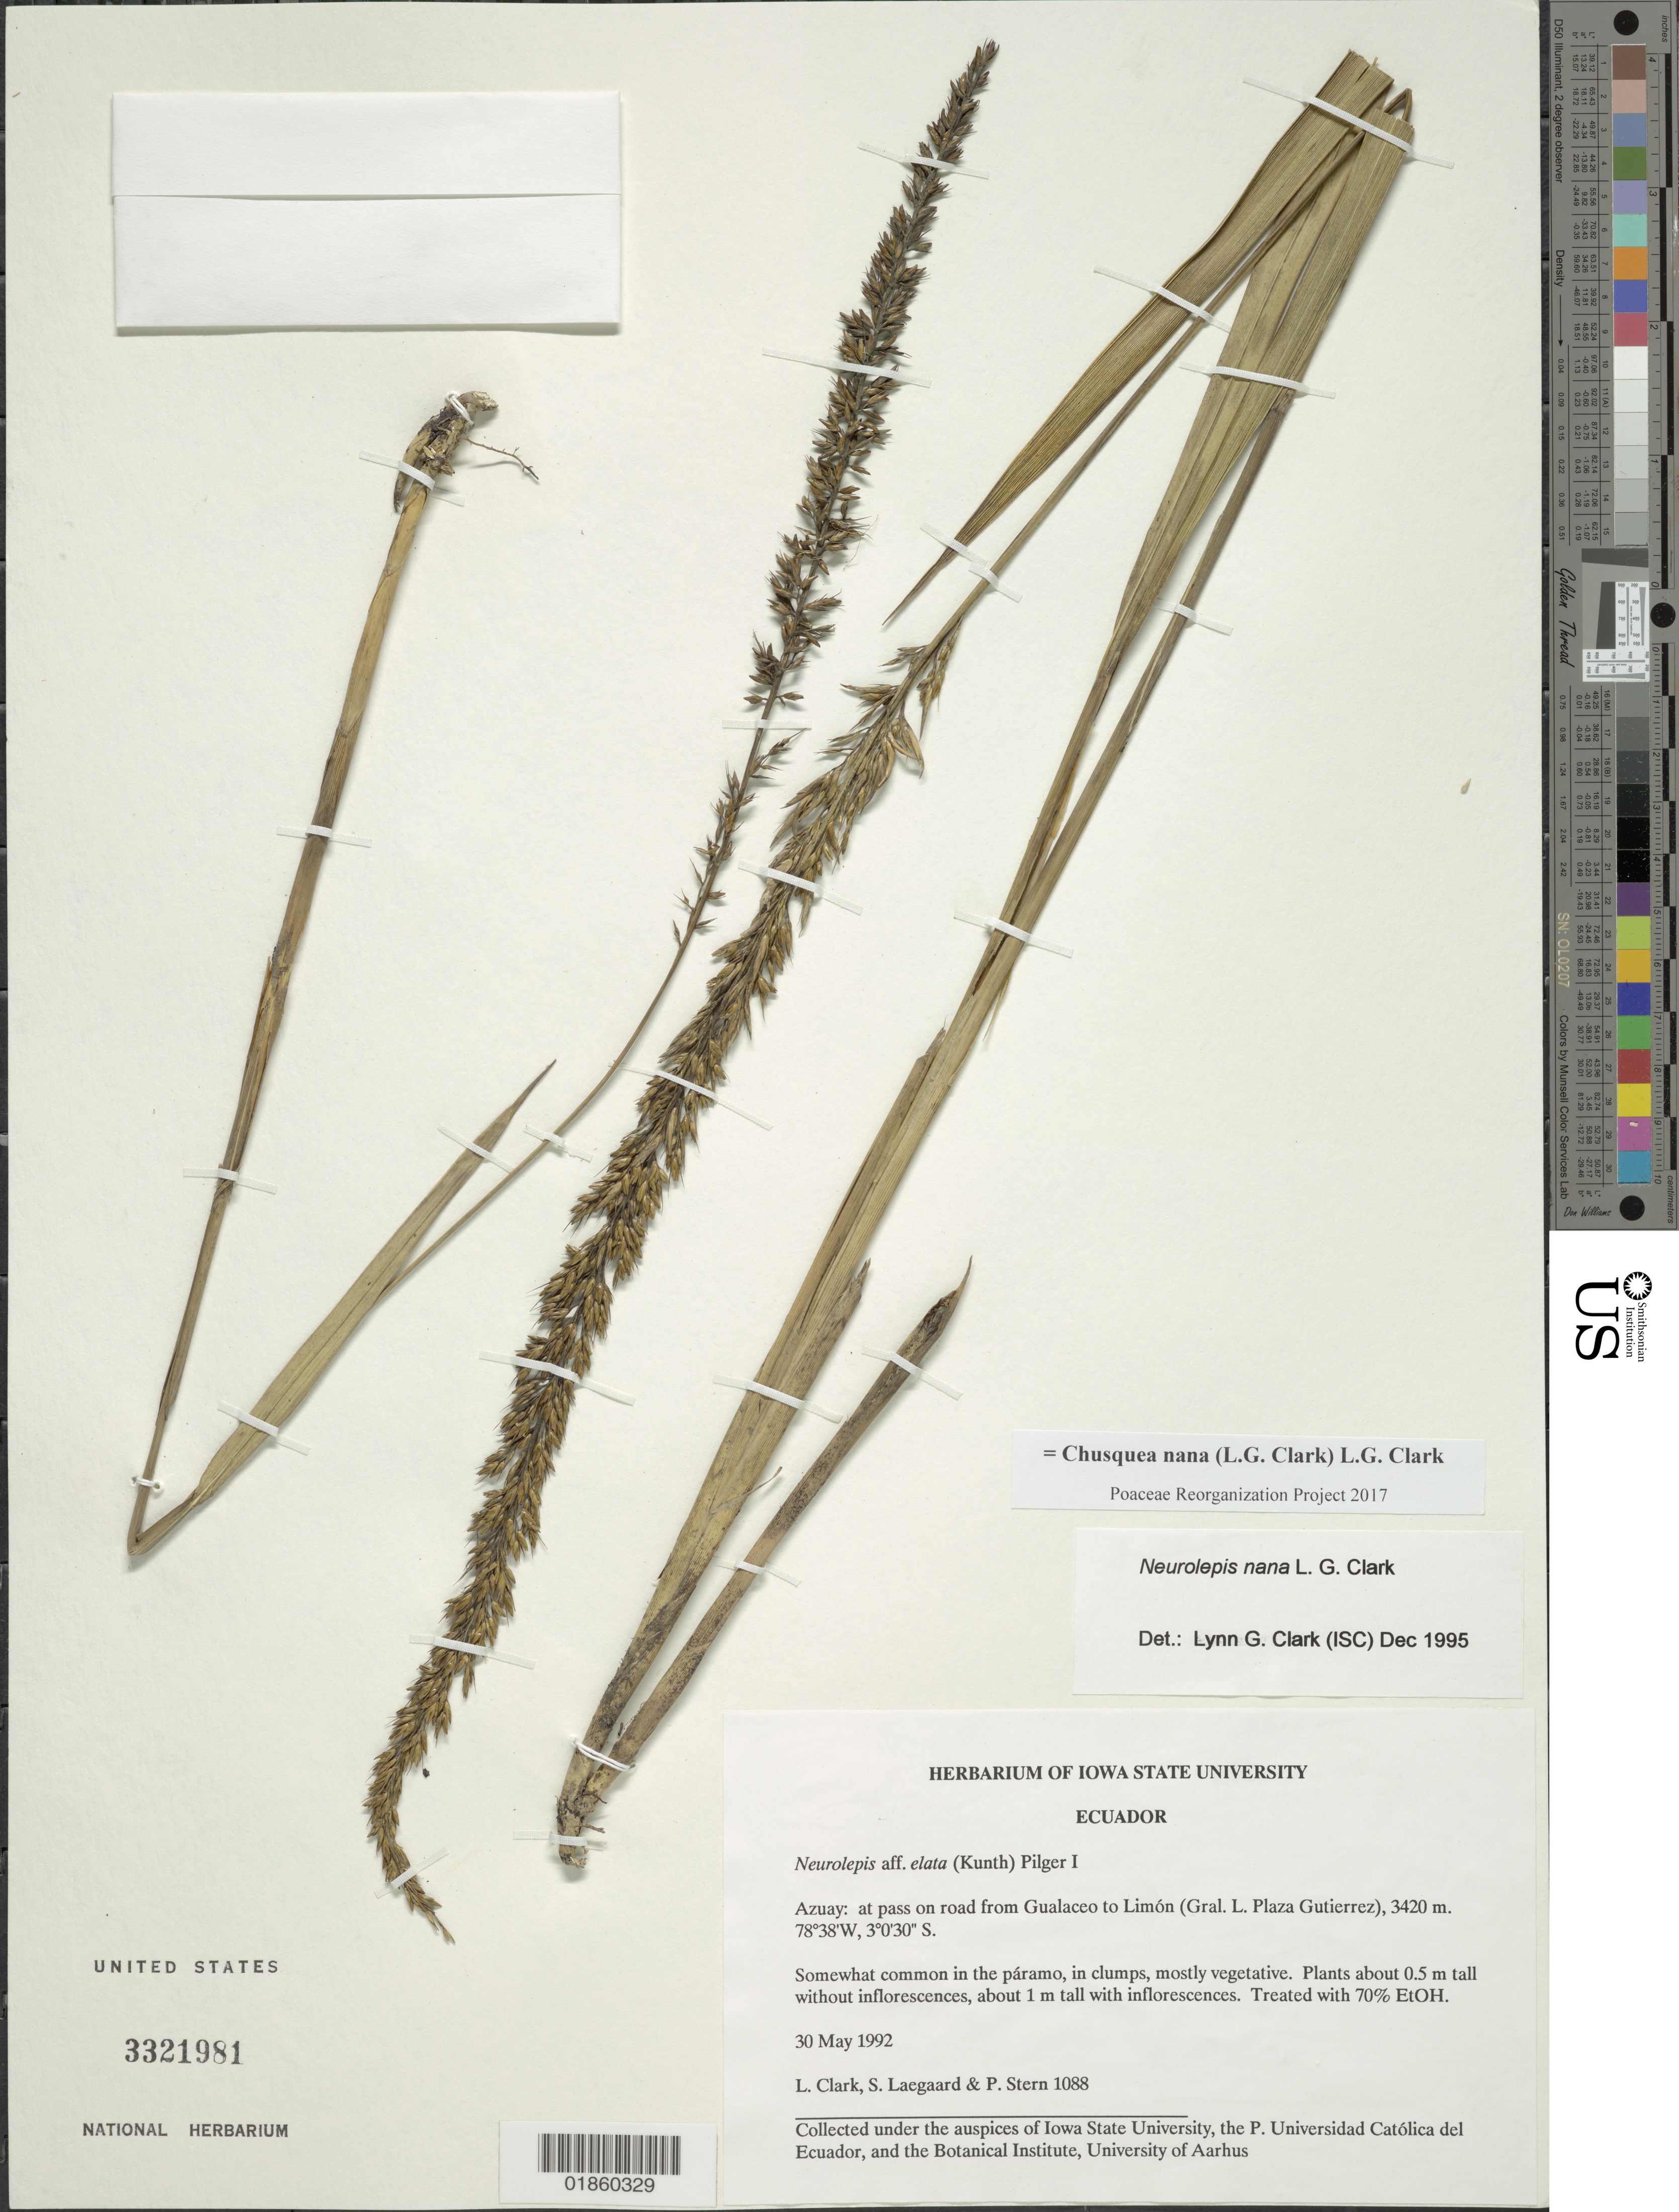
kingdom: Plantae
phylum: Tracheophyta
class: Liliopsida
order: Poales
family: Poaceae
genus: Chusquea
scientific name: Chusquea nana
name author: (L.G. Clark) L.G. Clark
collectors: L. G. Clark, S. Lægaard & P. Stern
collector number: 1088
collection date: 1992-05-30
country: Ecuador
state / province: Azuay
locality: At pass on road from Gualaceo to Limon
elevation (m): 3420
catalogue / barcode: US 3321981